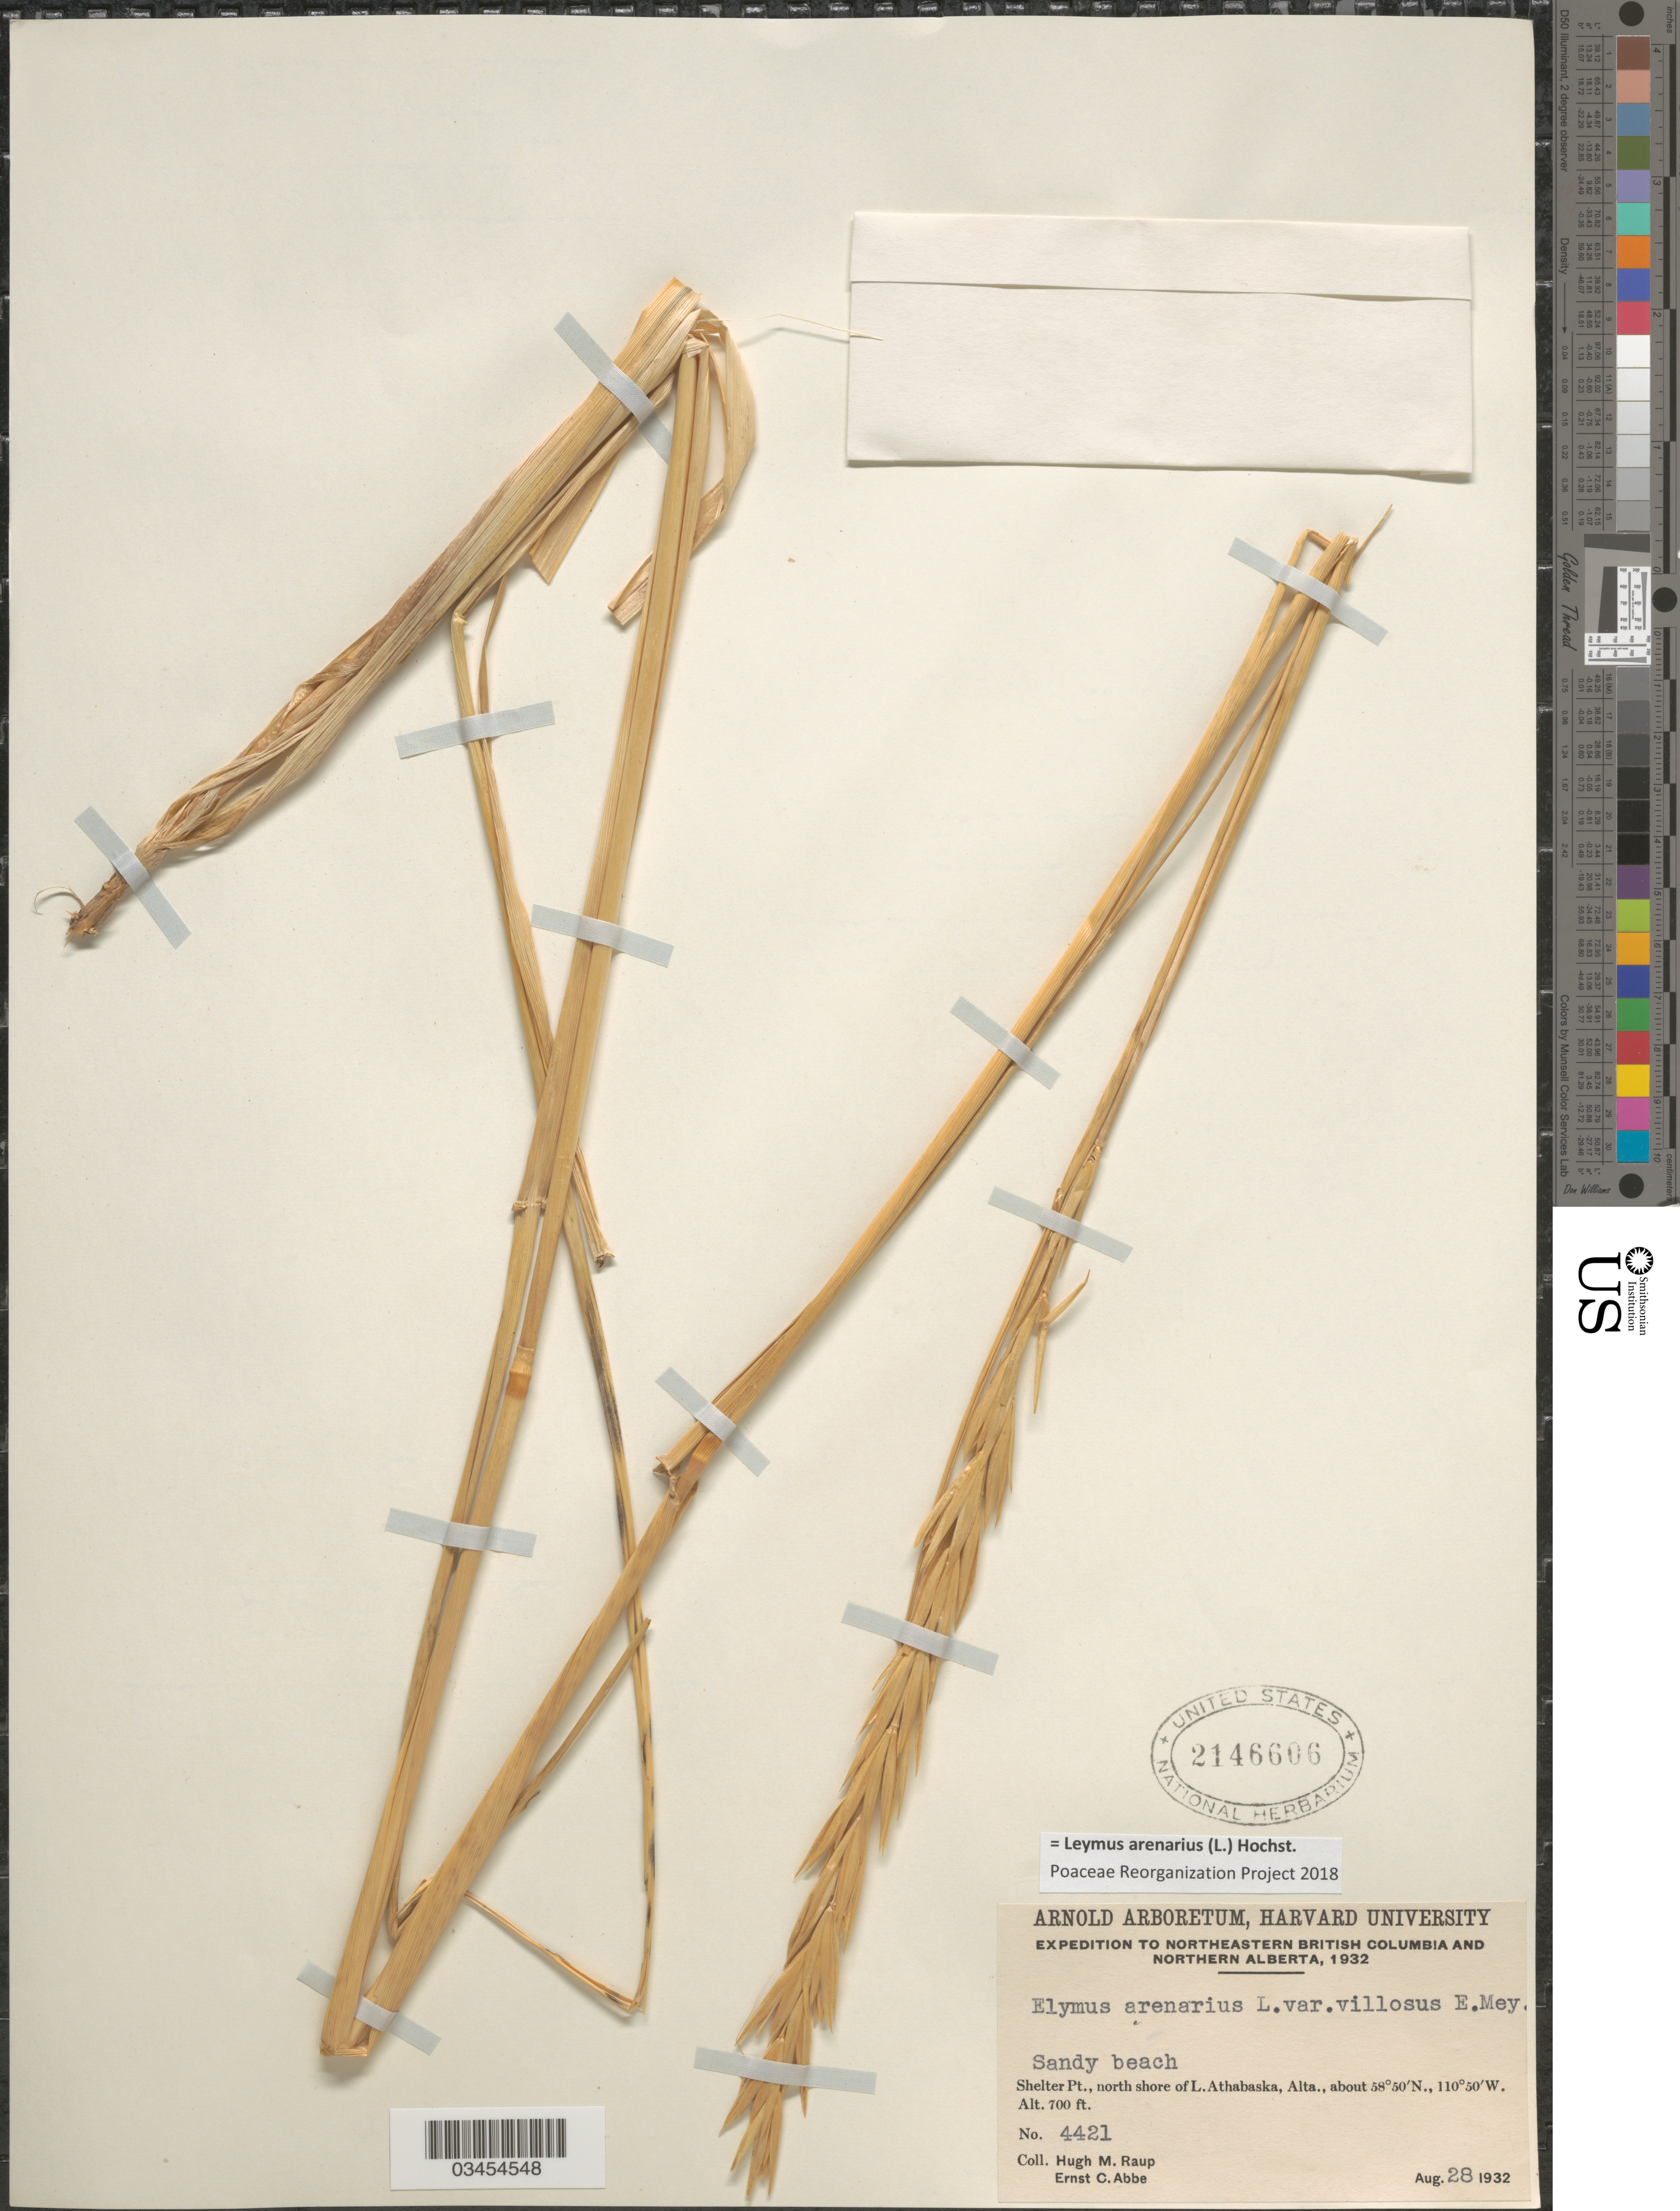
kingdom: Plantae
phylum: Tracheophyta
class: Liliopsida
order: Poales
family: Poaceae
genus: Leymus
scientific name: Leymus mollis subsp. mollis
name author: (Trin.) Pilg.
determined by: Soreng, Robert J., Research Associate (BOT), Smithsonian Institution - National Museum of Natural History (UNITED STATES)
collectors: H. Raup & E. C. Abbe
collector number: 4421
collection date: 1932-08-28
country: Canada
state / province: Alberta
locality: Expedition to Northeastern British Columbia and Northern Alberta, 1932. Sandy beach. Shelter Pt., north shore of L. Athabaska, Alta.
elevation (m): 213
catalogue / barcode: US 2146606